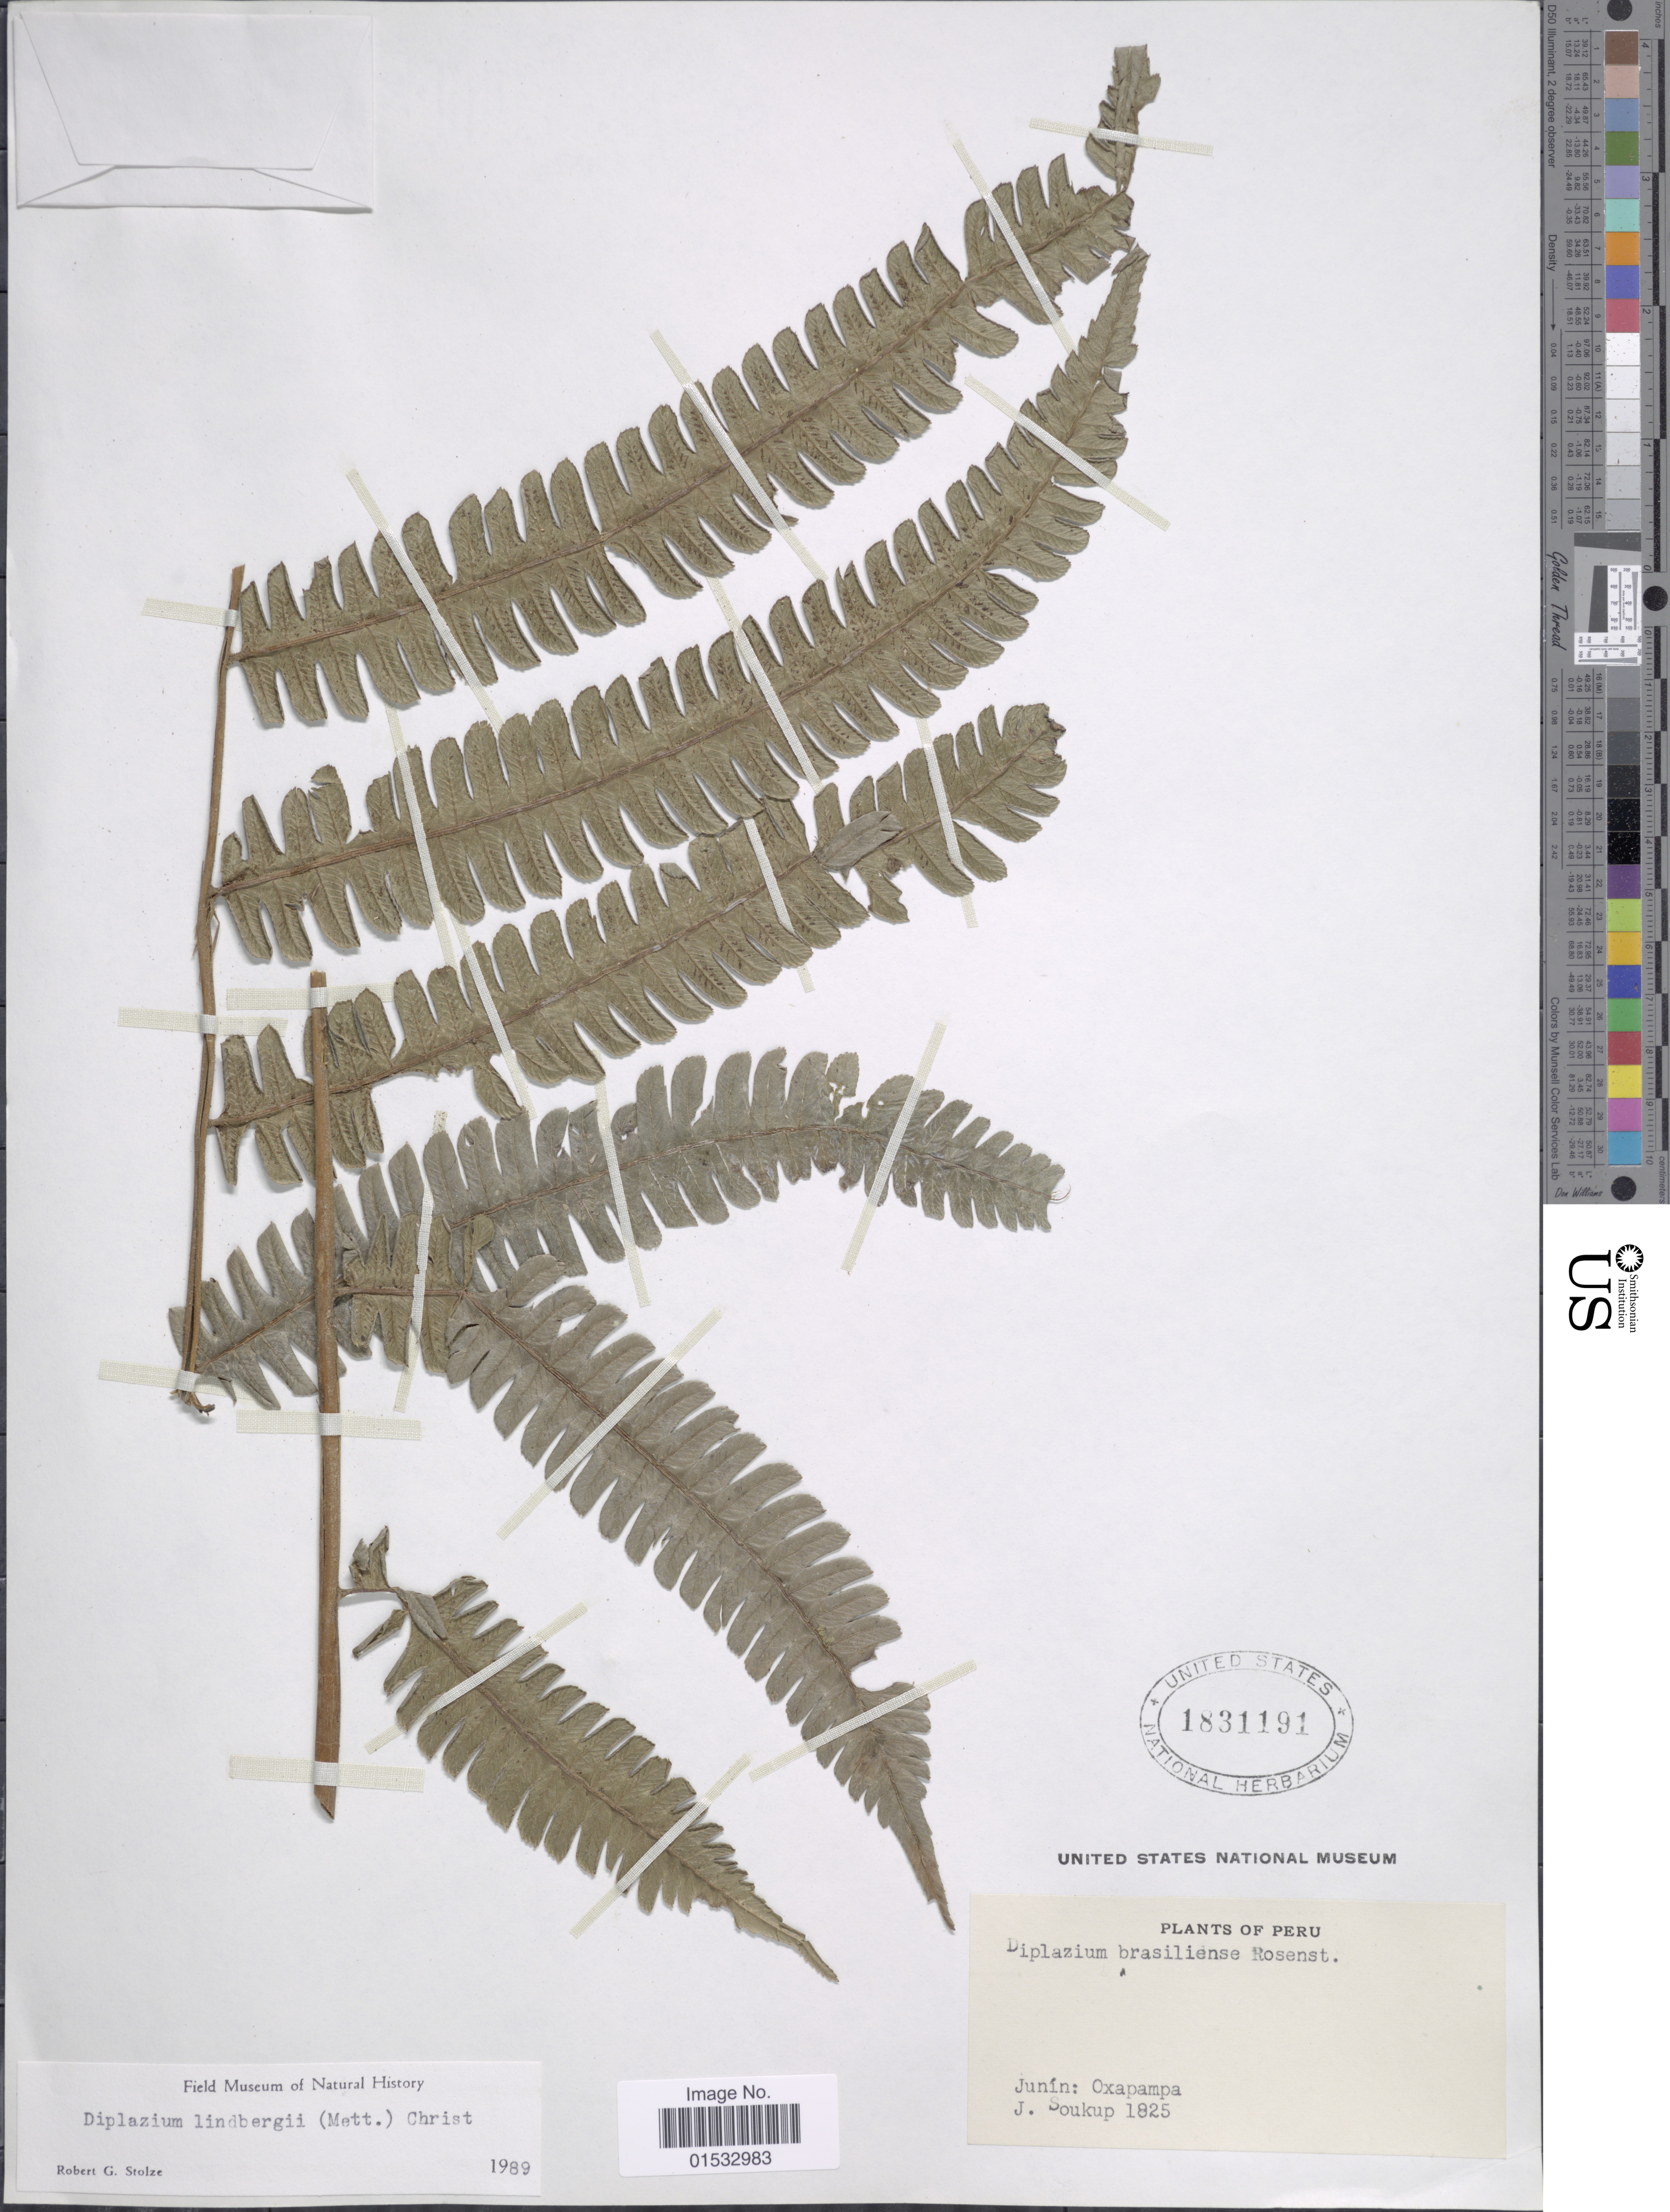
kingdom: Plantae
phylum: Tracheophyta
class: Polypodiopsida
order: Polypodiales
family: Athyriaceae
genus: Diplazium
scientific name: Diplazium lindbergii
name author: (Mett.) Christ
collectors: J. Soukup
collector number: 1825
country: Peru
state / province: Junín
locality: Oxapampa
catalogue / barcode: US 1831191